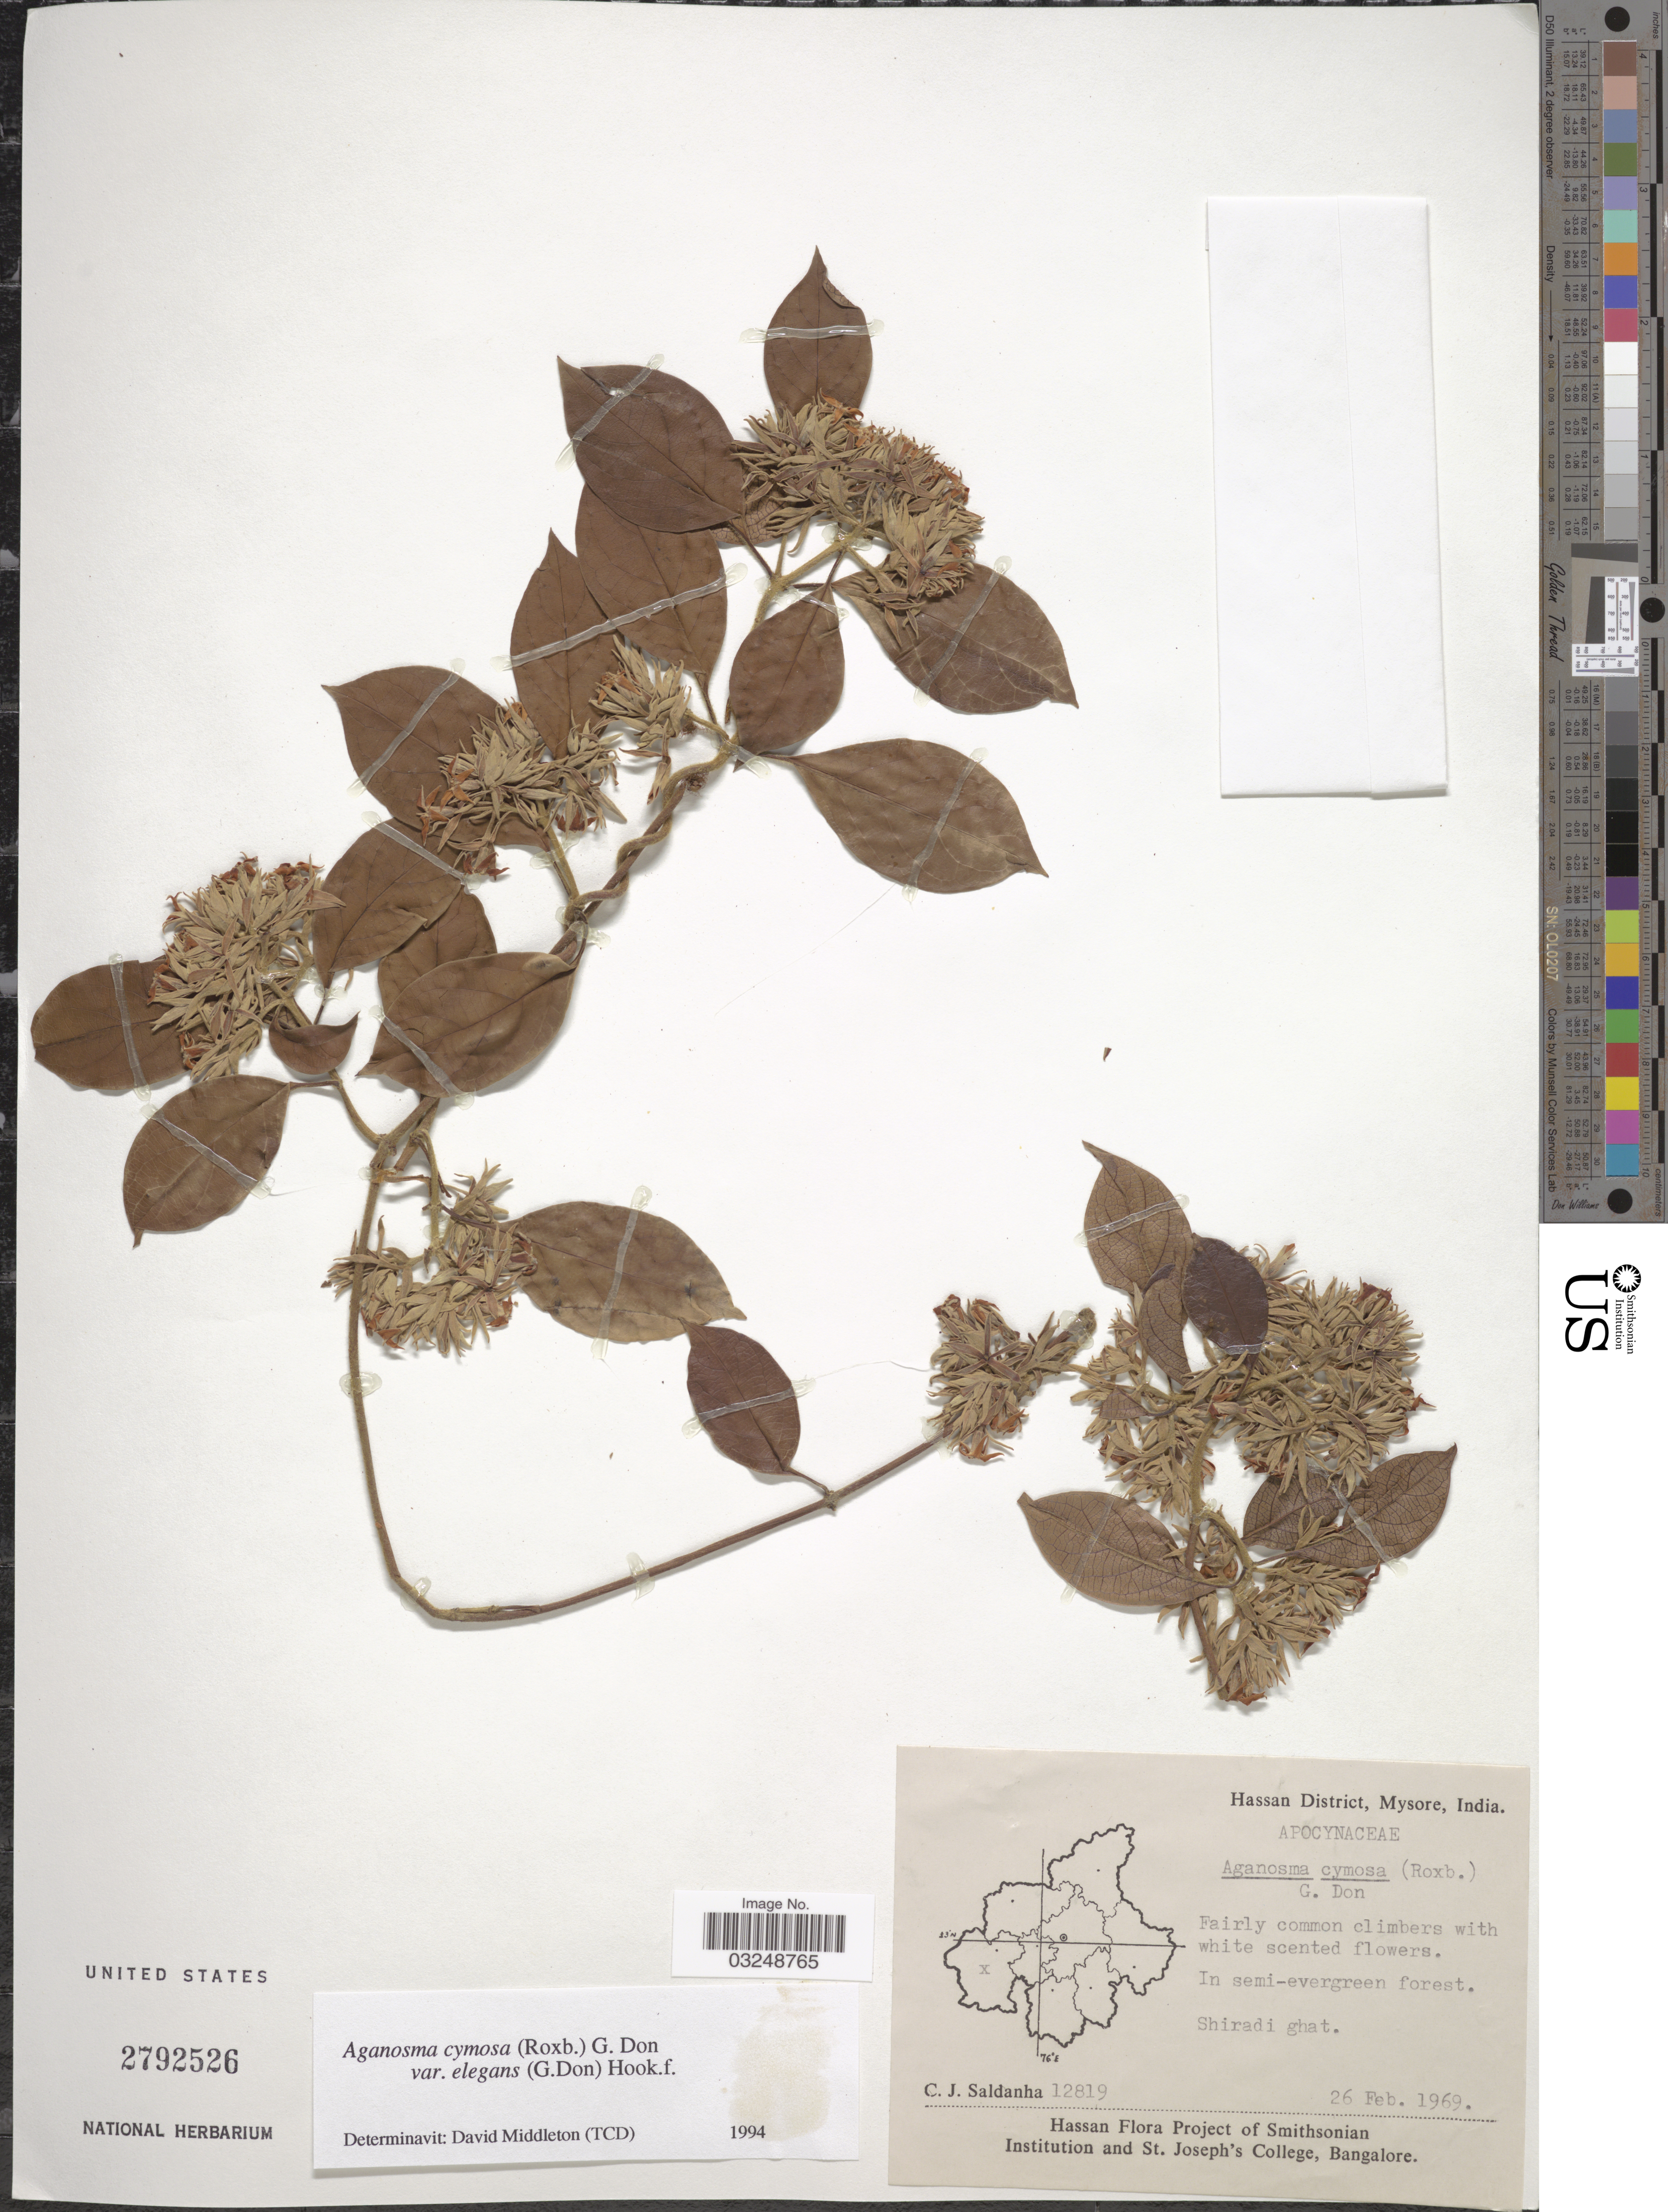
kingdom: Plantae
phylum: Tracheophyta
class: Magnoliopsida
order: Gentianales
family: Apocynaceae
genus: Aganosma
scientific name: Aganosma cymosa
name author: (Roxb.) G. Don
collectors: C. J. Saldanha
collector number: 12819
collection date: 1969-02-26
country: India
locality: Hassan District, Mysore, Shiradi ghat.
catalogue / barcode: US 2792526